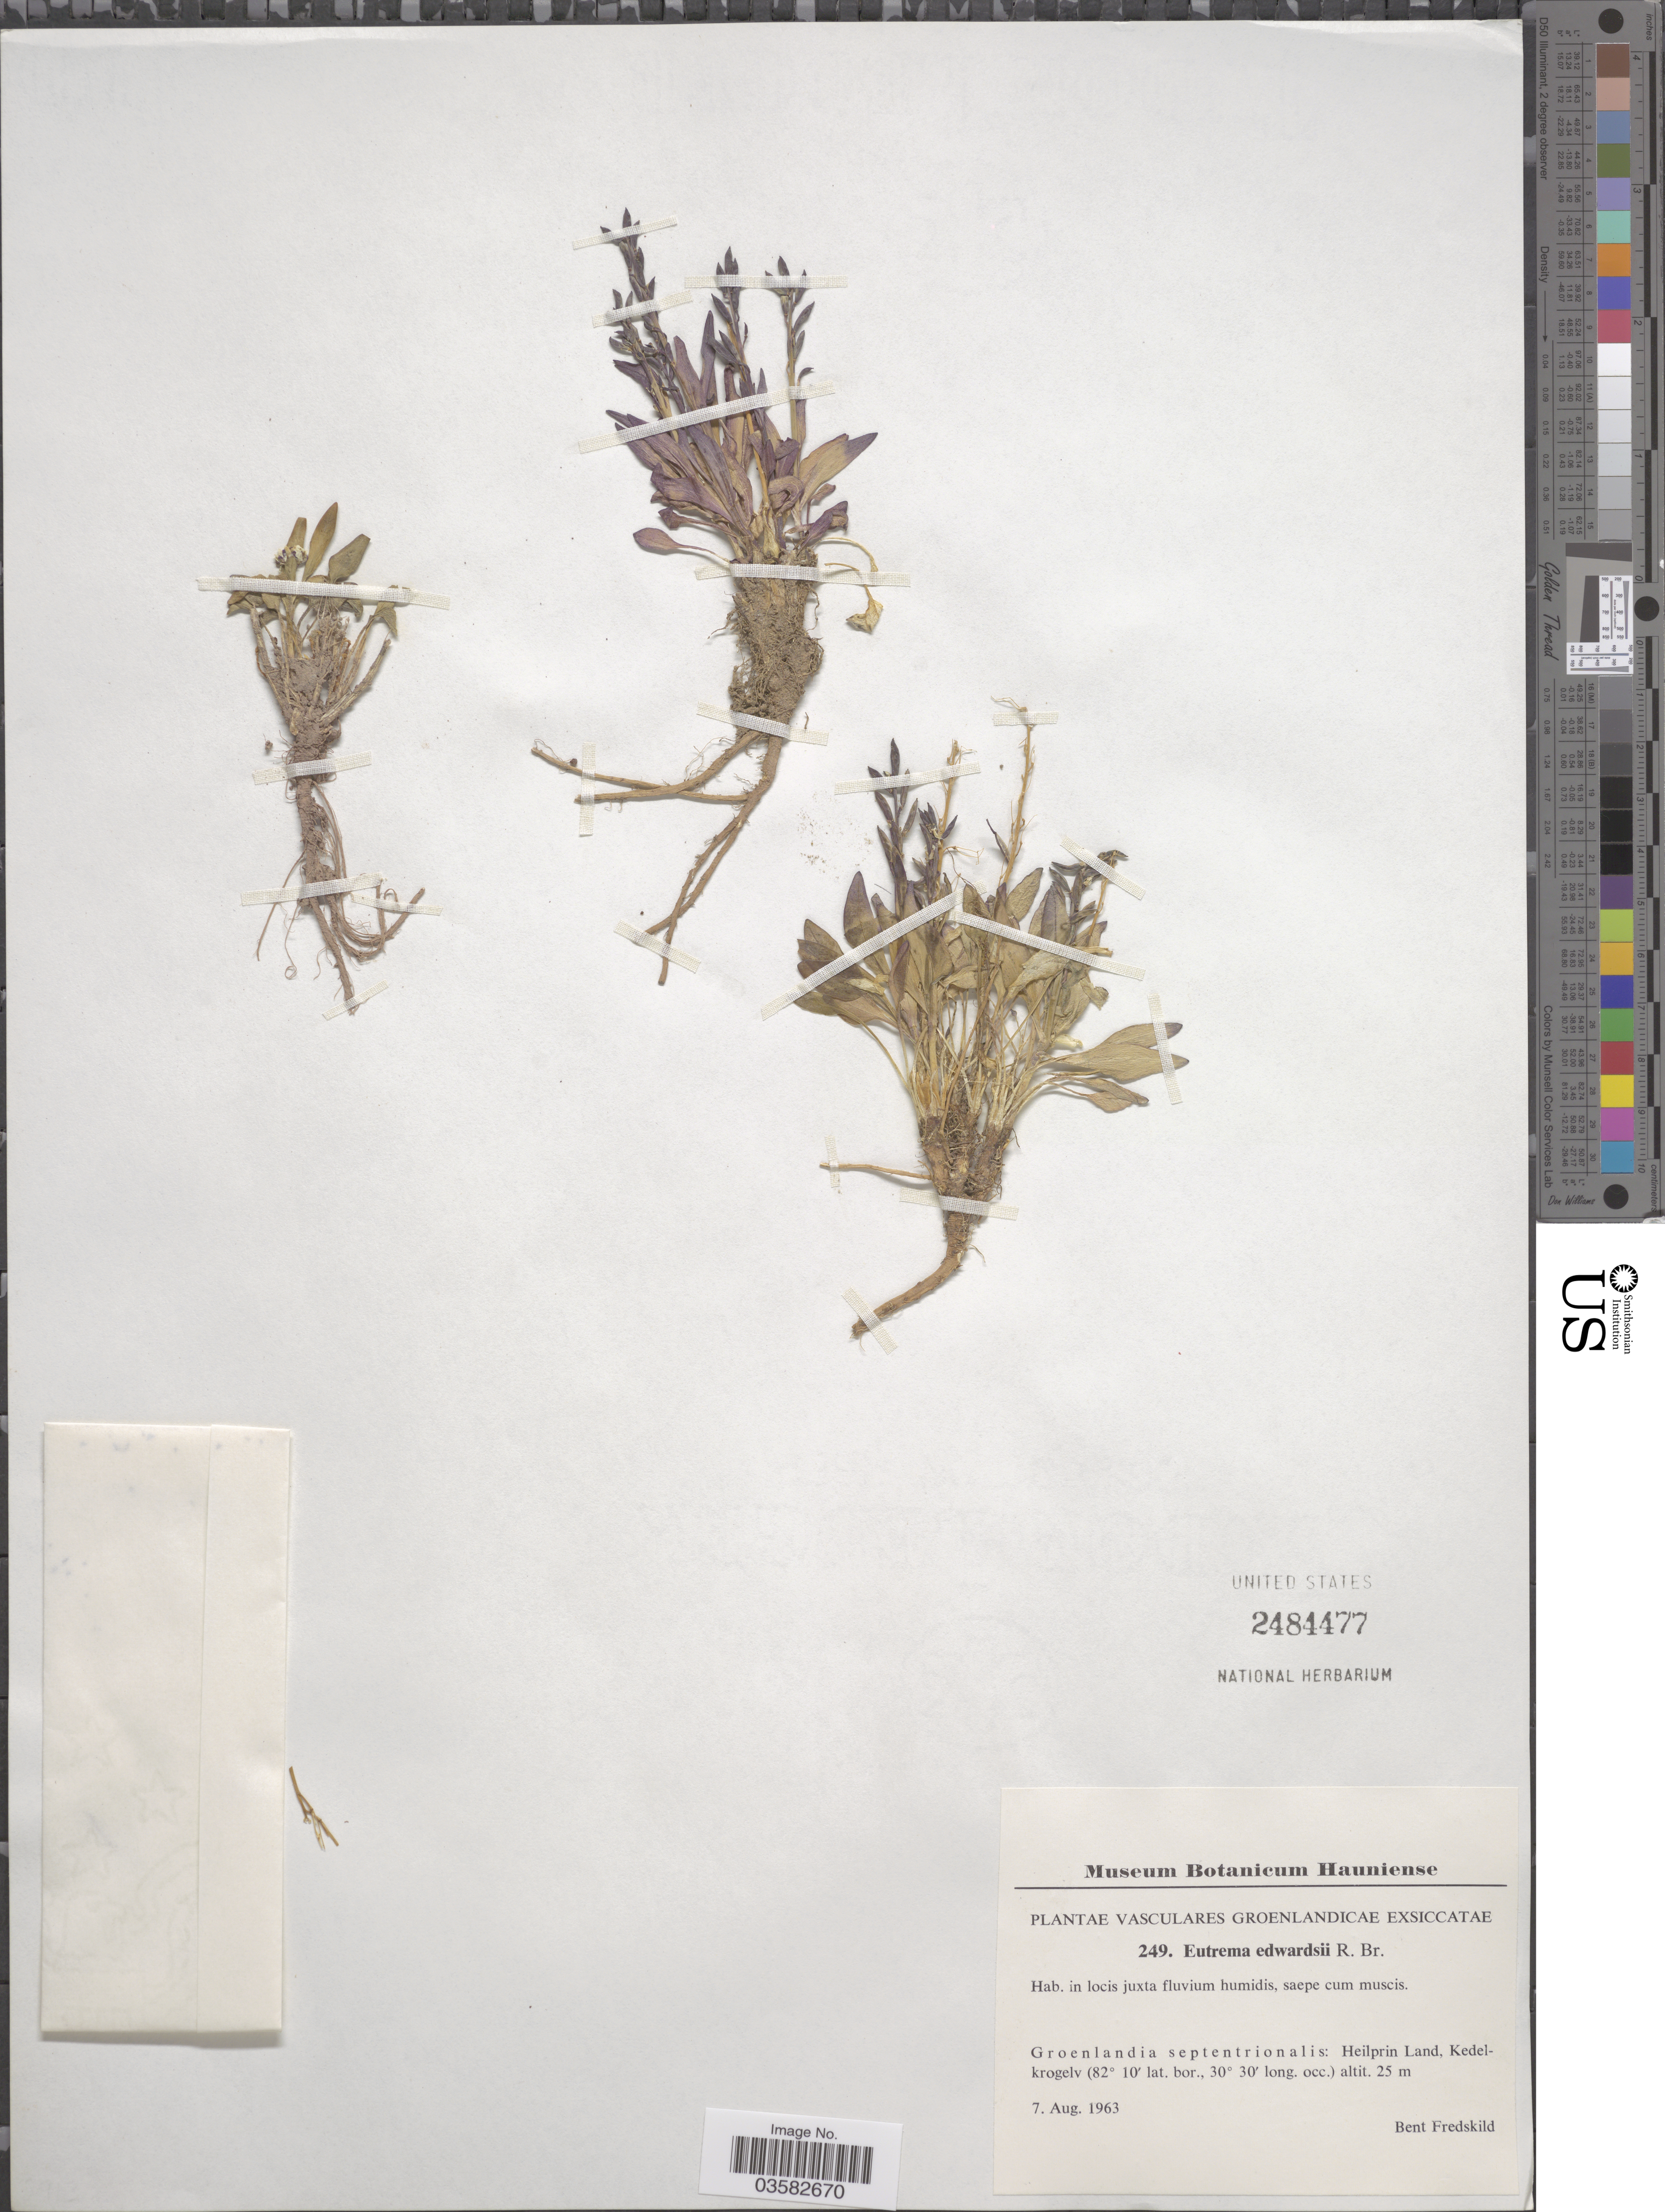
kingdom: Plantae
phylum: Tracheophyta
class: Magnoliopsida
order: Brassicales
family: Brassicaceae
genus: Eutrema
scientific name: Eutrema edwardsii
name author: R. Br.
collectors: B. Fredskild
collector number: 249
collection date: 1963-08-07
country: Greenland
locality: Groenlandia septentrionalis: Heilprin Land, Kedelkrogelv.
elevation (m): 25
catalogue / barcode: US 2484477